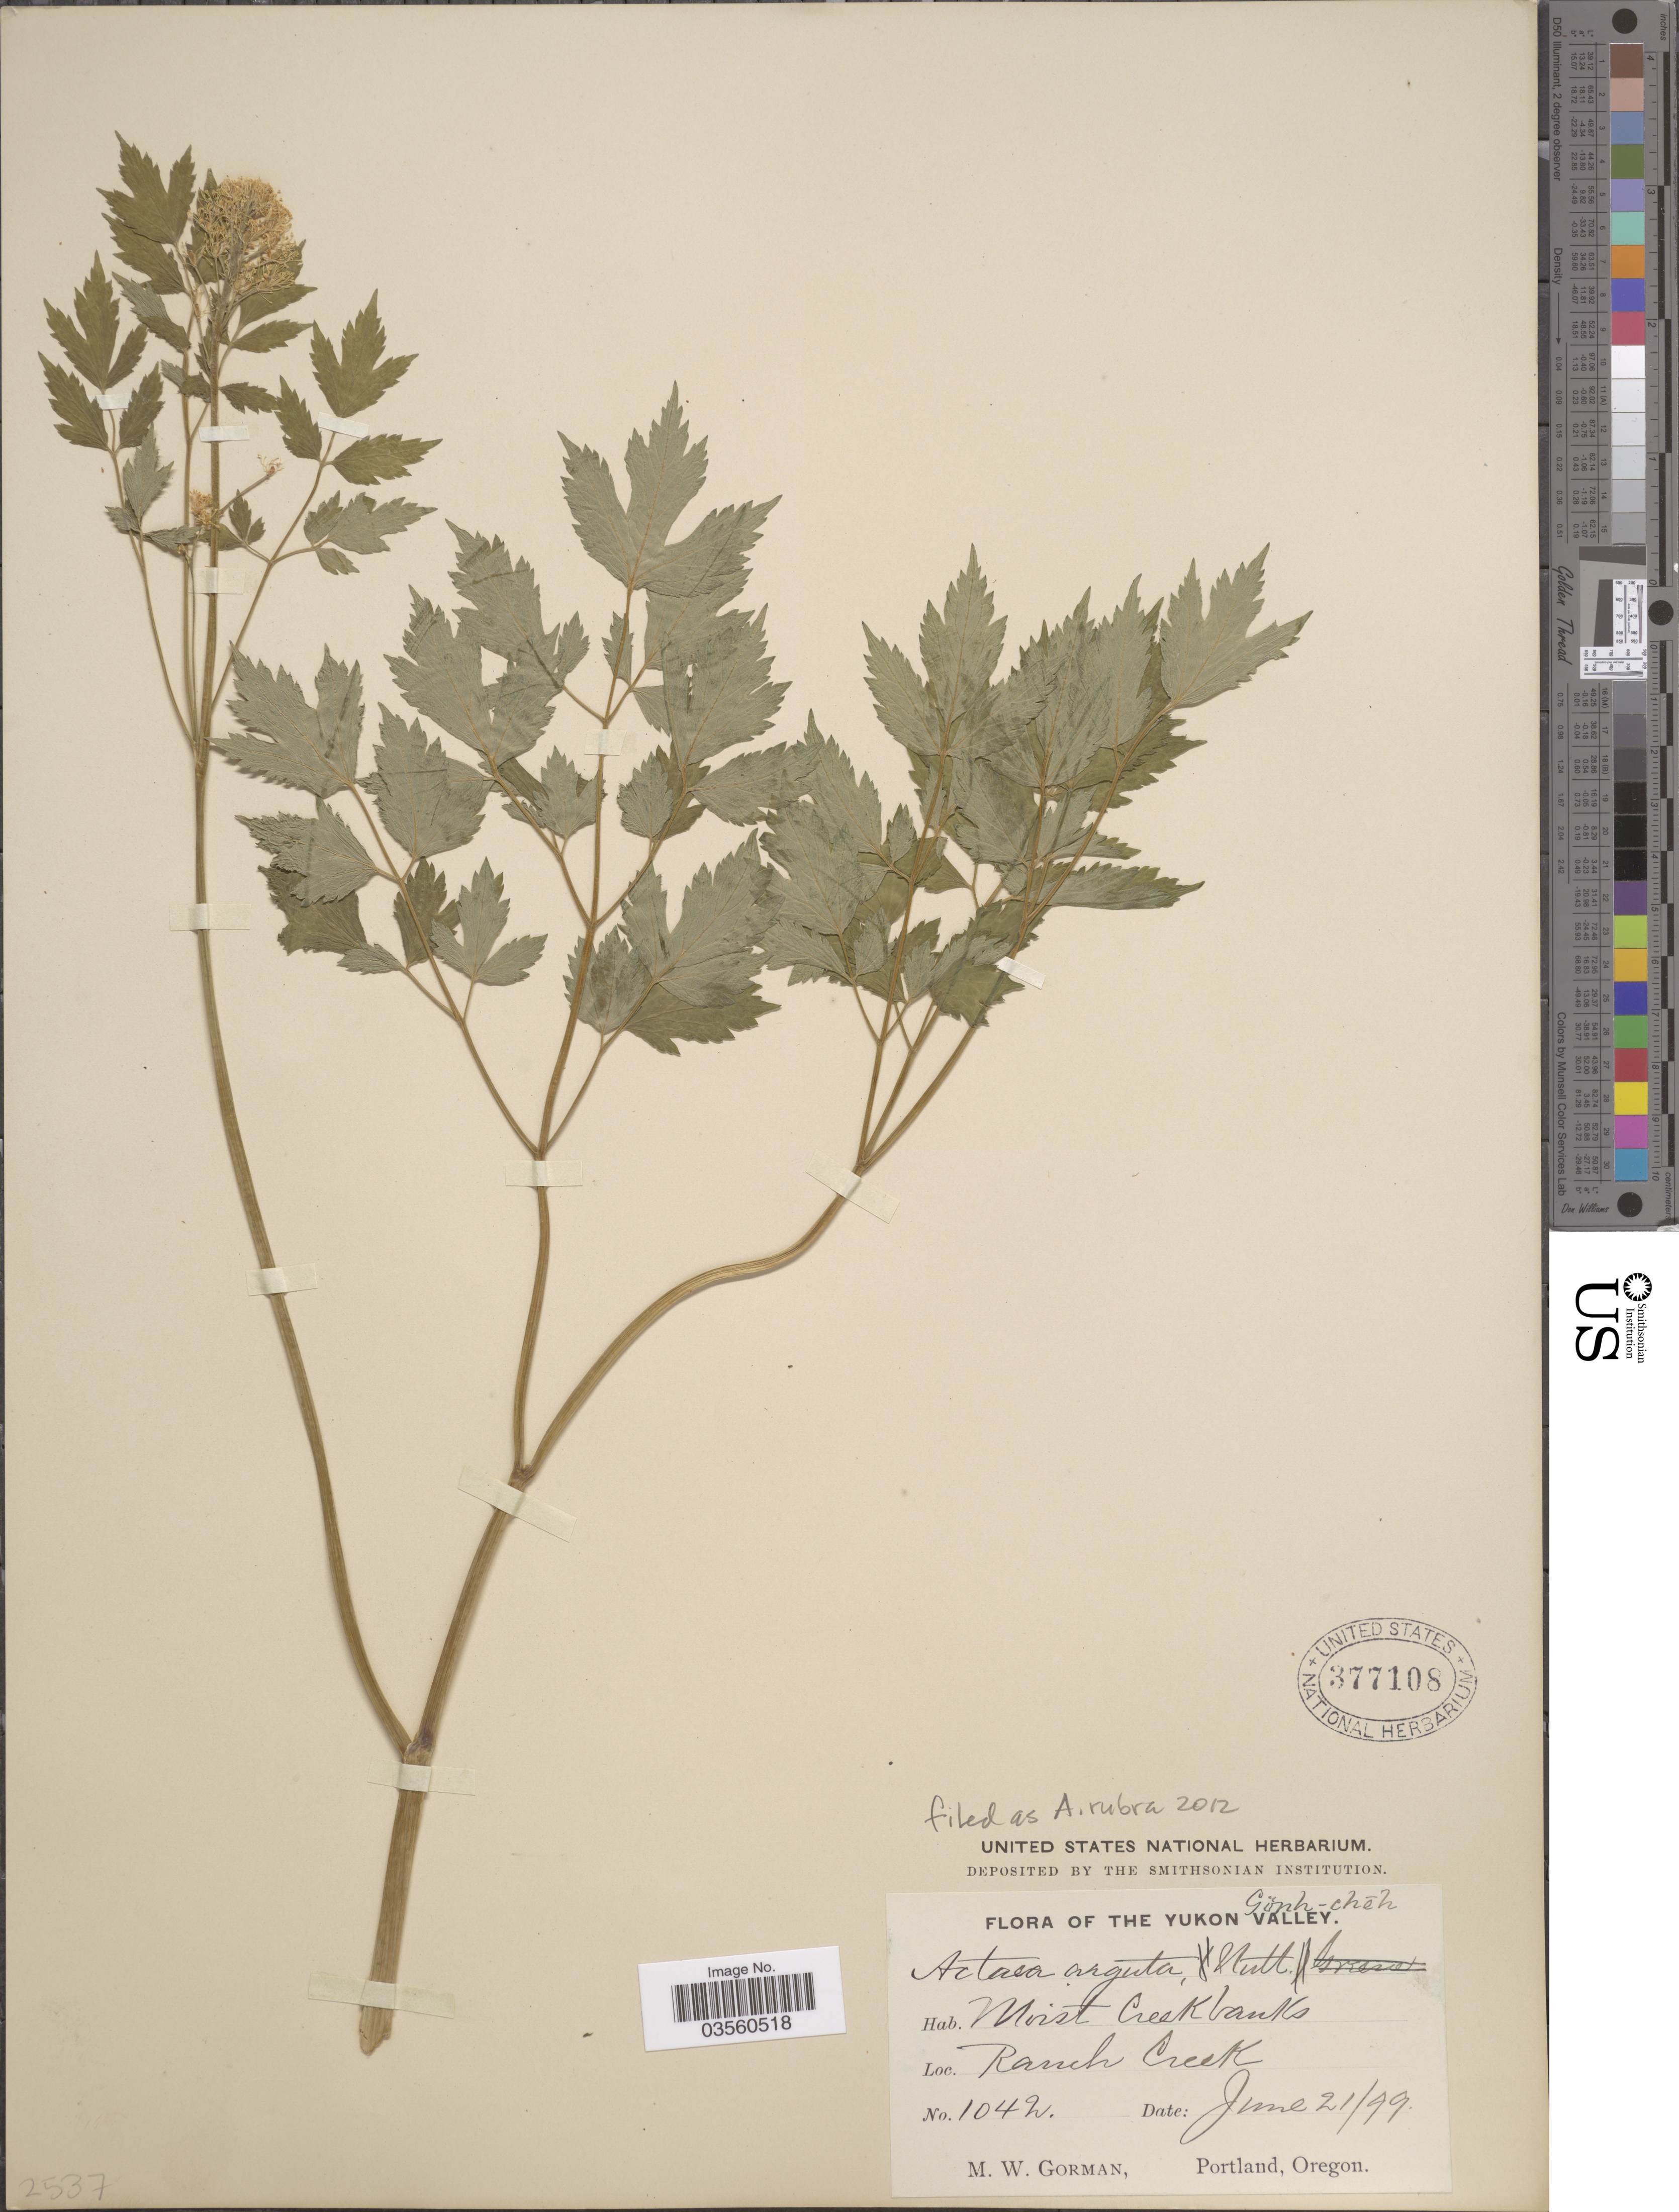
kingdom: Plantae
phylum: Tracheophyta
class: Magnoliopsida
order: Ranunculales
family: Ranunculaceae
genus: Actaea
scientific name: Actaea rubra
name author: (Aiton) Willd.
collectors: M. W. Gorman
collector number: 1042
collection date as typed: Transcribed d/m/y: 21/6/99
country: Canada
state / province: Yukon Territory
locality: The Yukon Valley. Ranch Creek.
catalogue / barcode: US 377108